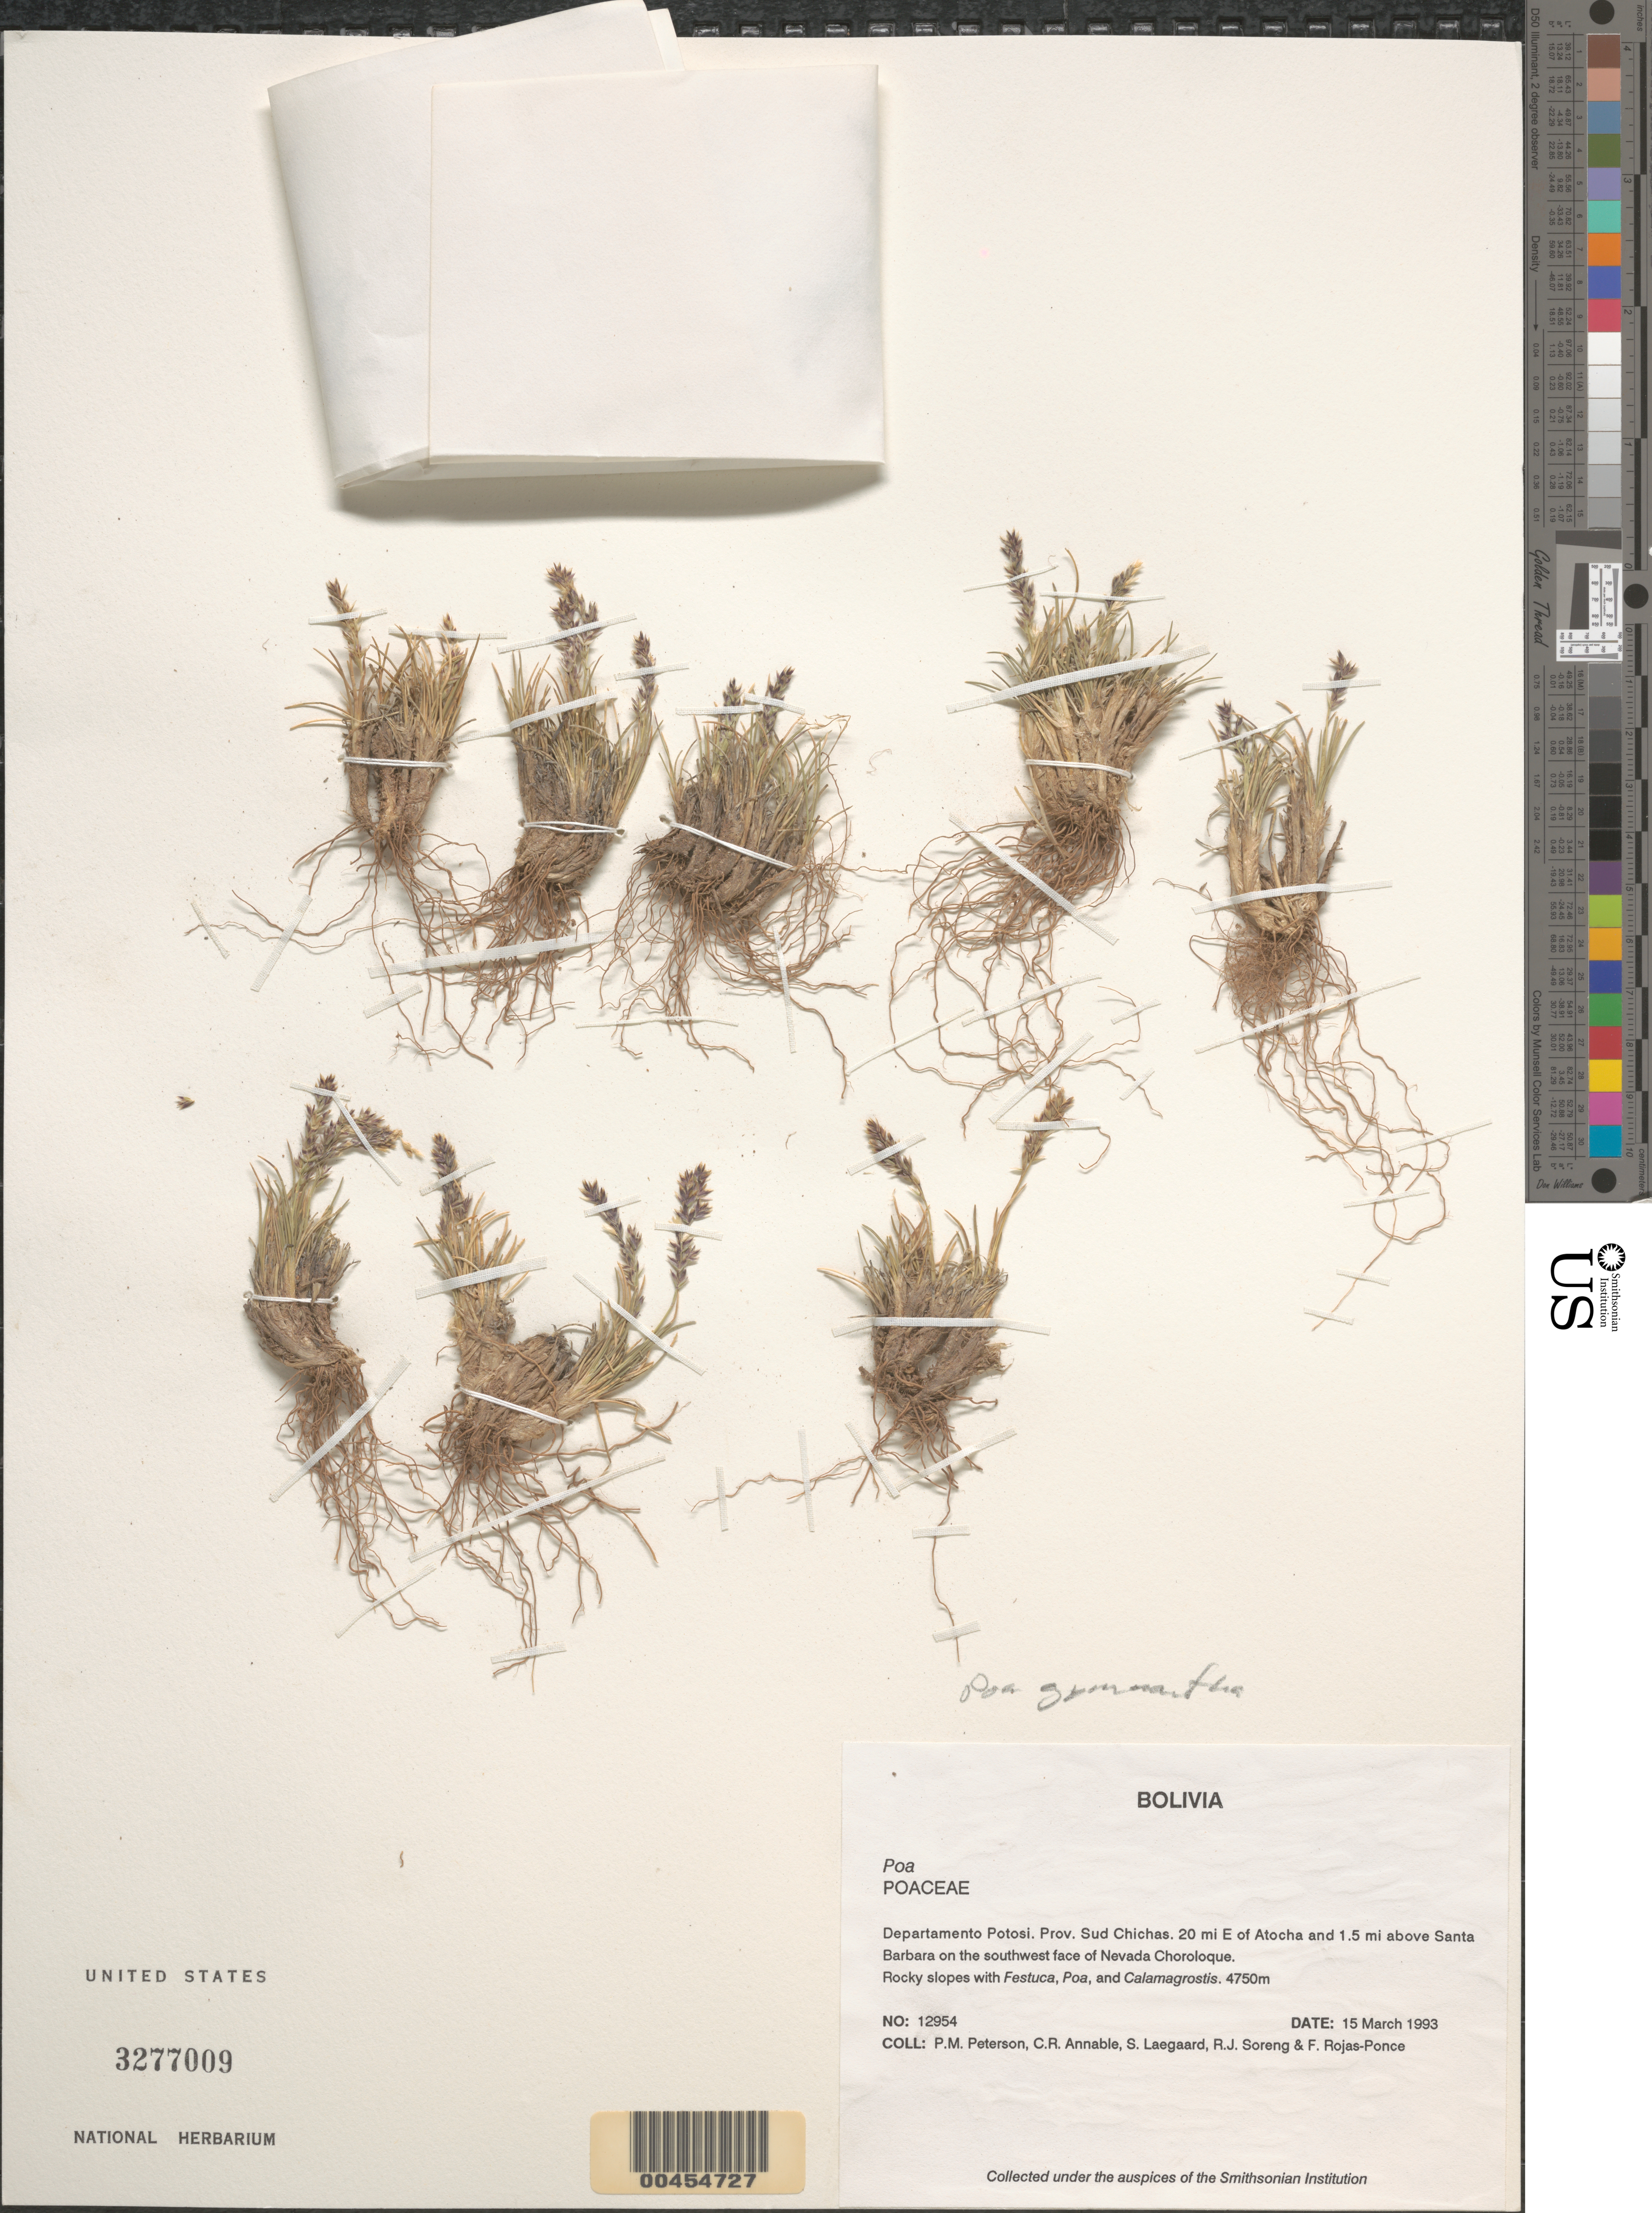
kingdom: Plantae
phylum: Tracheophyta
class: Liliopsida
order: Poales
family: Poaceae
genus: Poa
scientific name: Poa gymnantha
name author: Pilg.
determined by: Soreng, Robert J., Research Associate (BOT), Smithsonian Institution - National Museum of Natural History (UNITED STATES)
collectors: P. M. Peterson, C. R. Annable, S. Lægaard, R. J. Soreng & F. Rojas-Ponce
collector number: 12954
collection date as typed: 15 Mar 1993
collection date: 1993-03-15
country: Bolivia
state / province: Potosí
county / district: Sud Chichas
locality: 20 mi E of Atocha and 1.5 mi above Santa Barbara on the SW face of Nevada Choroloque.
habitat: Rocky slopes with Festuca, Poa, and Calamagrostis.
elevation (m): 4750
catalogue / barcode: US 3277009